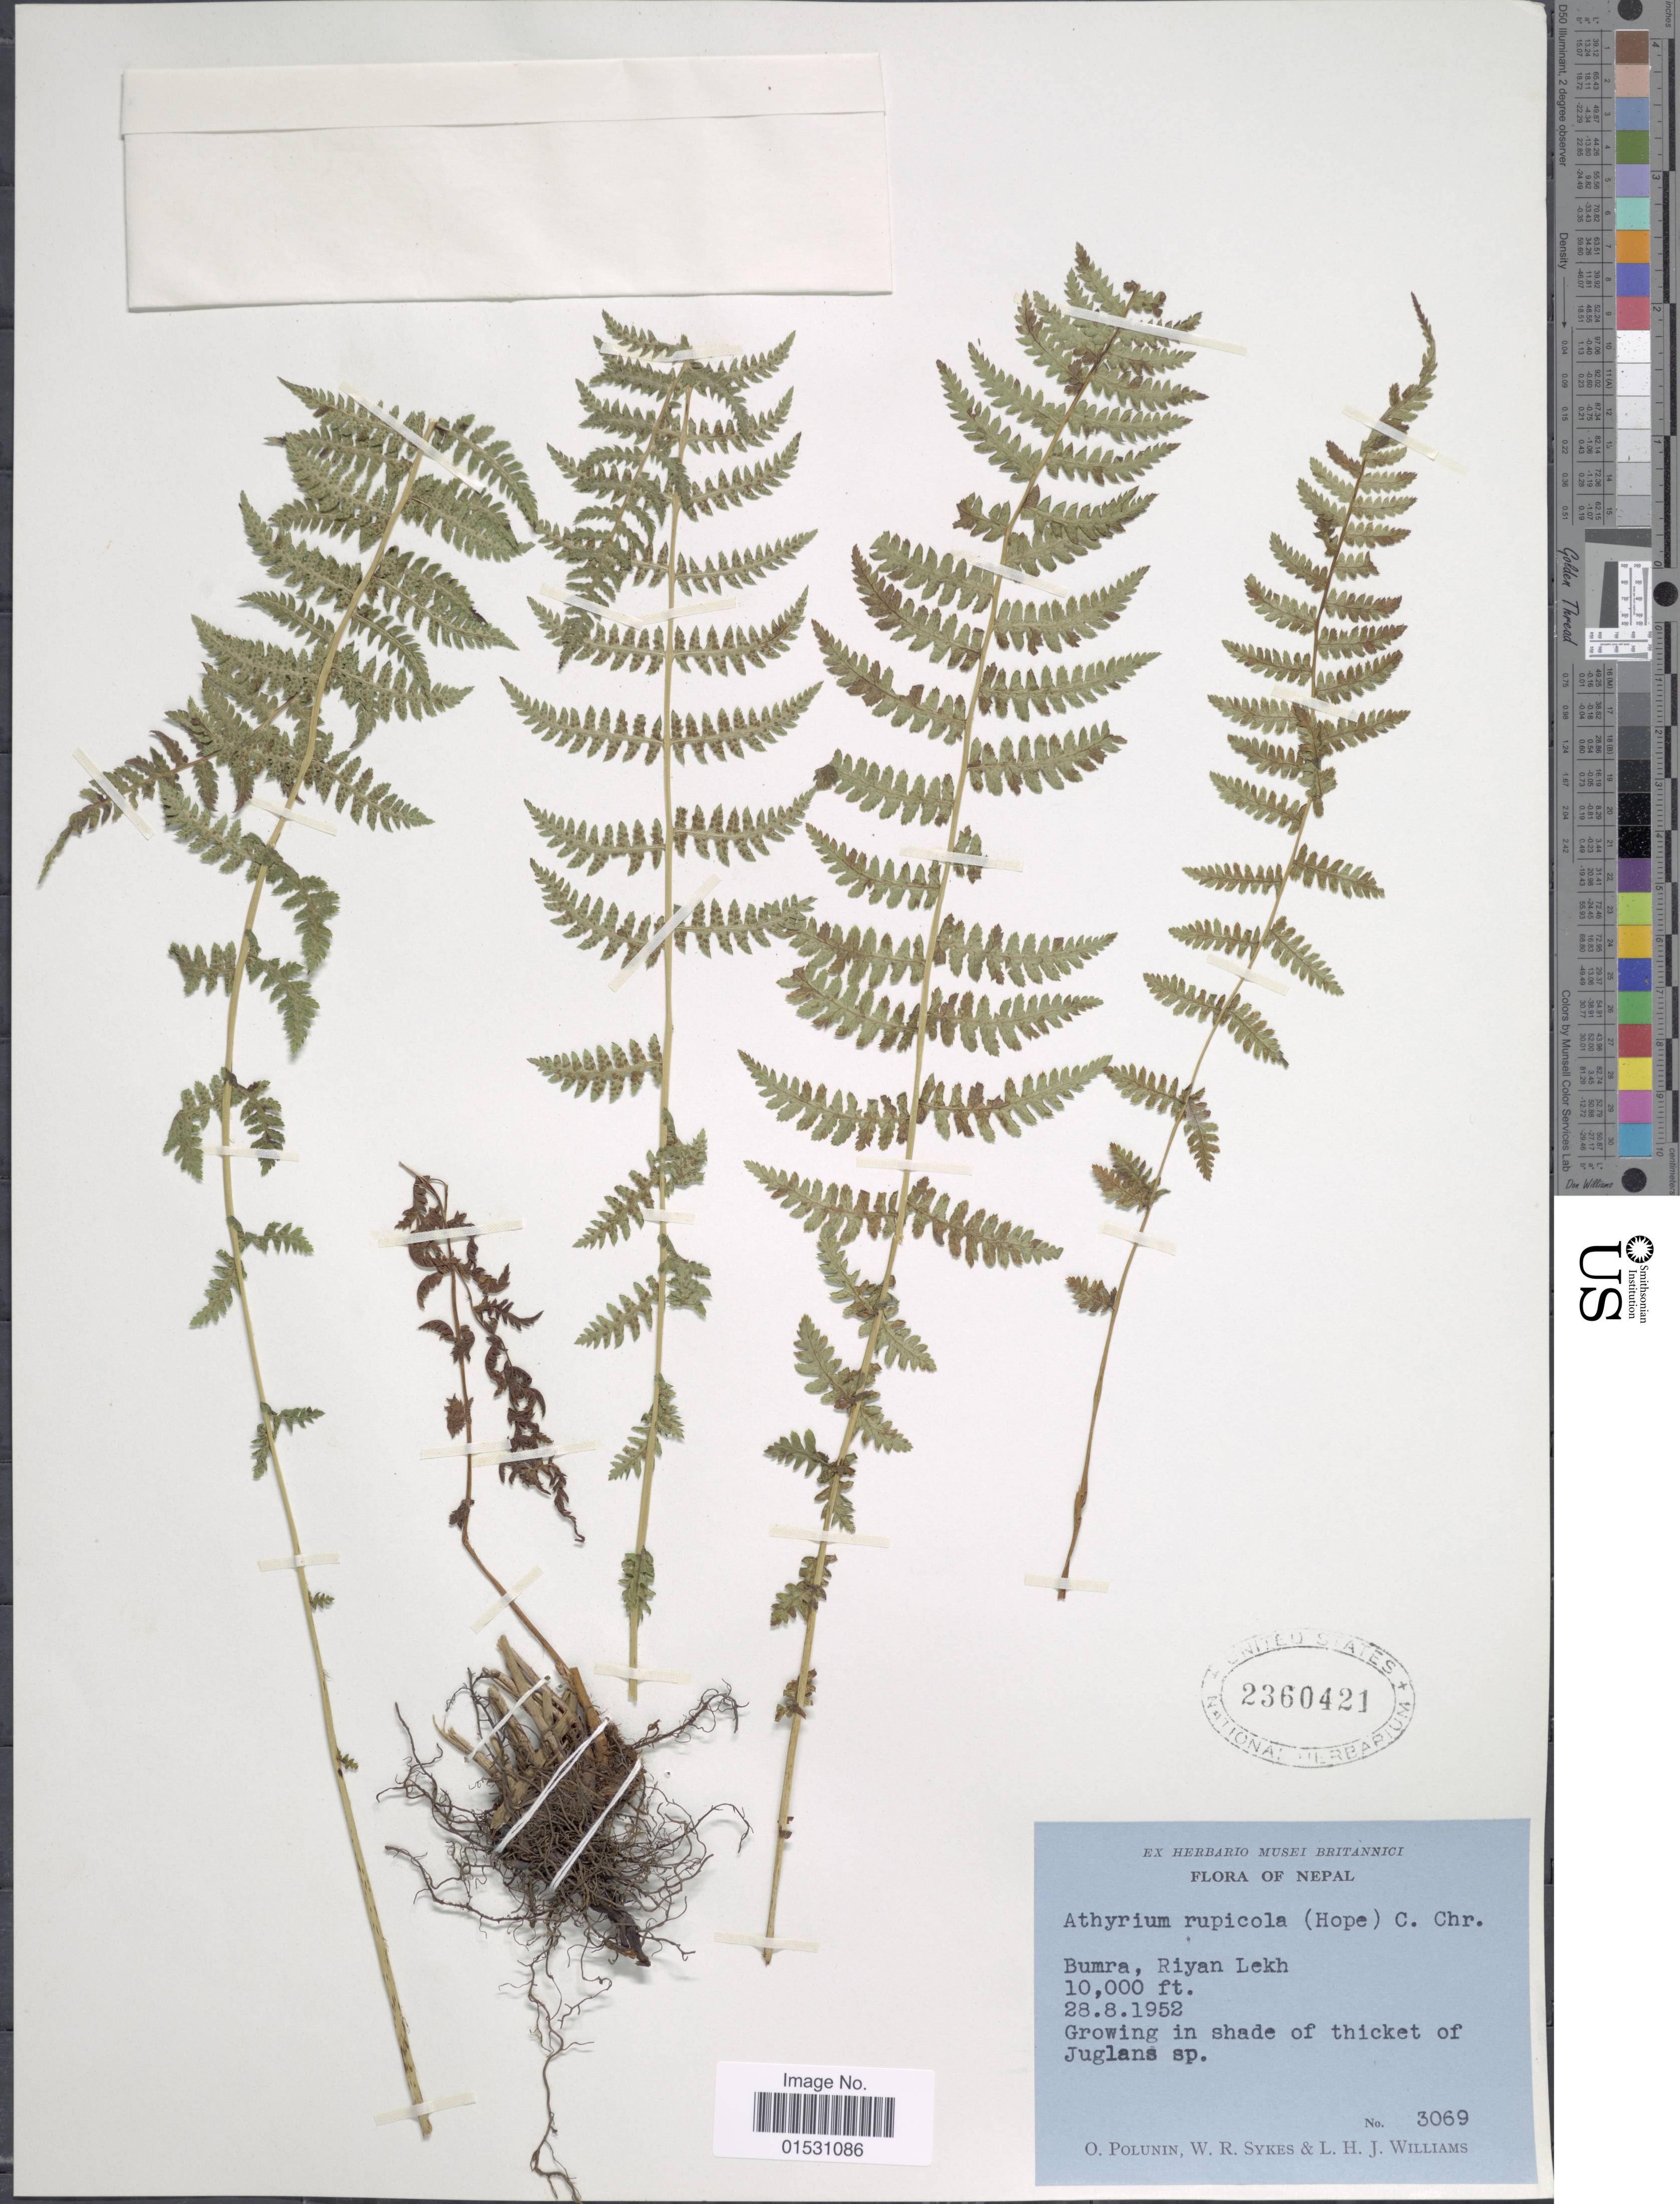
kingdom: Plantae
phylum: Tracheophyta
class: Polypodiopsida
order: Polypodiales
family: Athyriaceae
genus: Athyrium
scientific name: Athyrium rupicola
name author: (C. Hope) C. Chr.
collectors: O. V. Polunin, W. R. Sykes & L. H. J. Williams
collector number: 3069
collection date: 1952-08-28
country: Nepal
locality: Bumra, Riyan Lekh.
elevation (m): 3048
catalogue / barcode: US 2360421